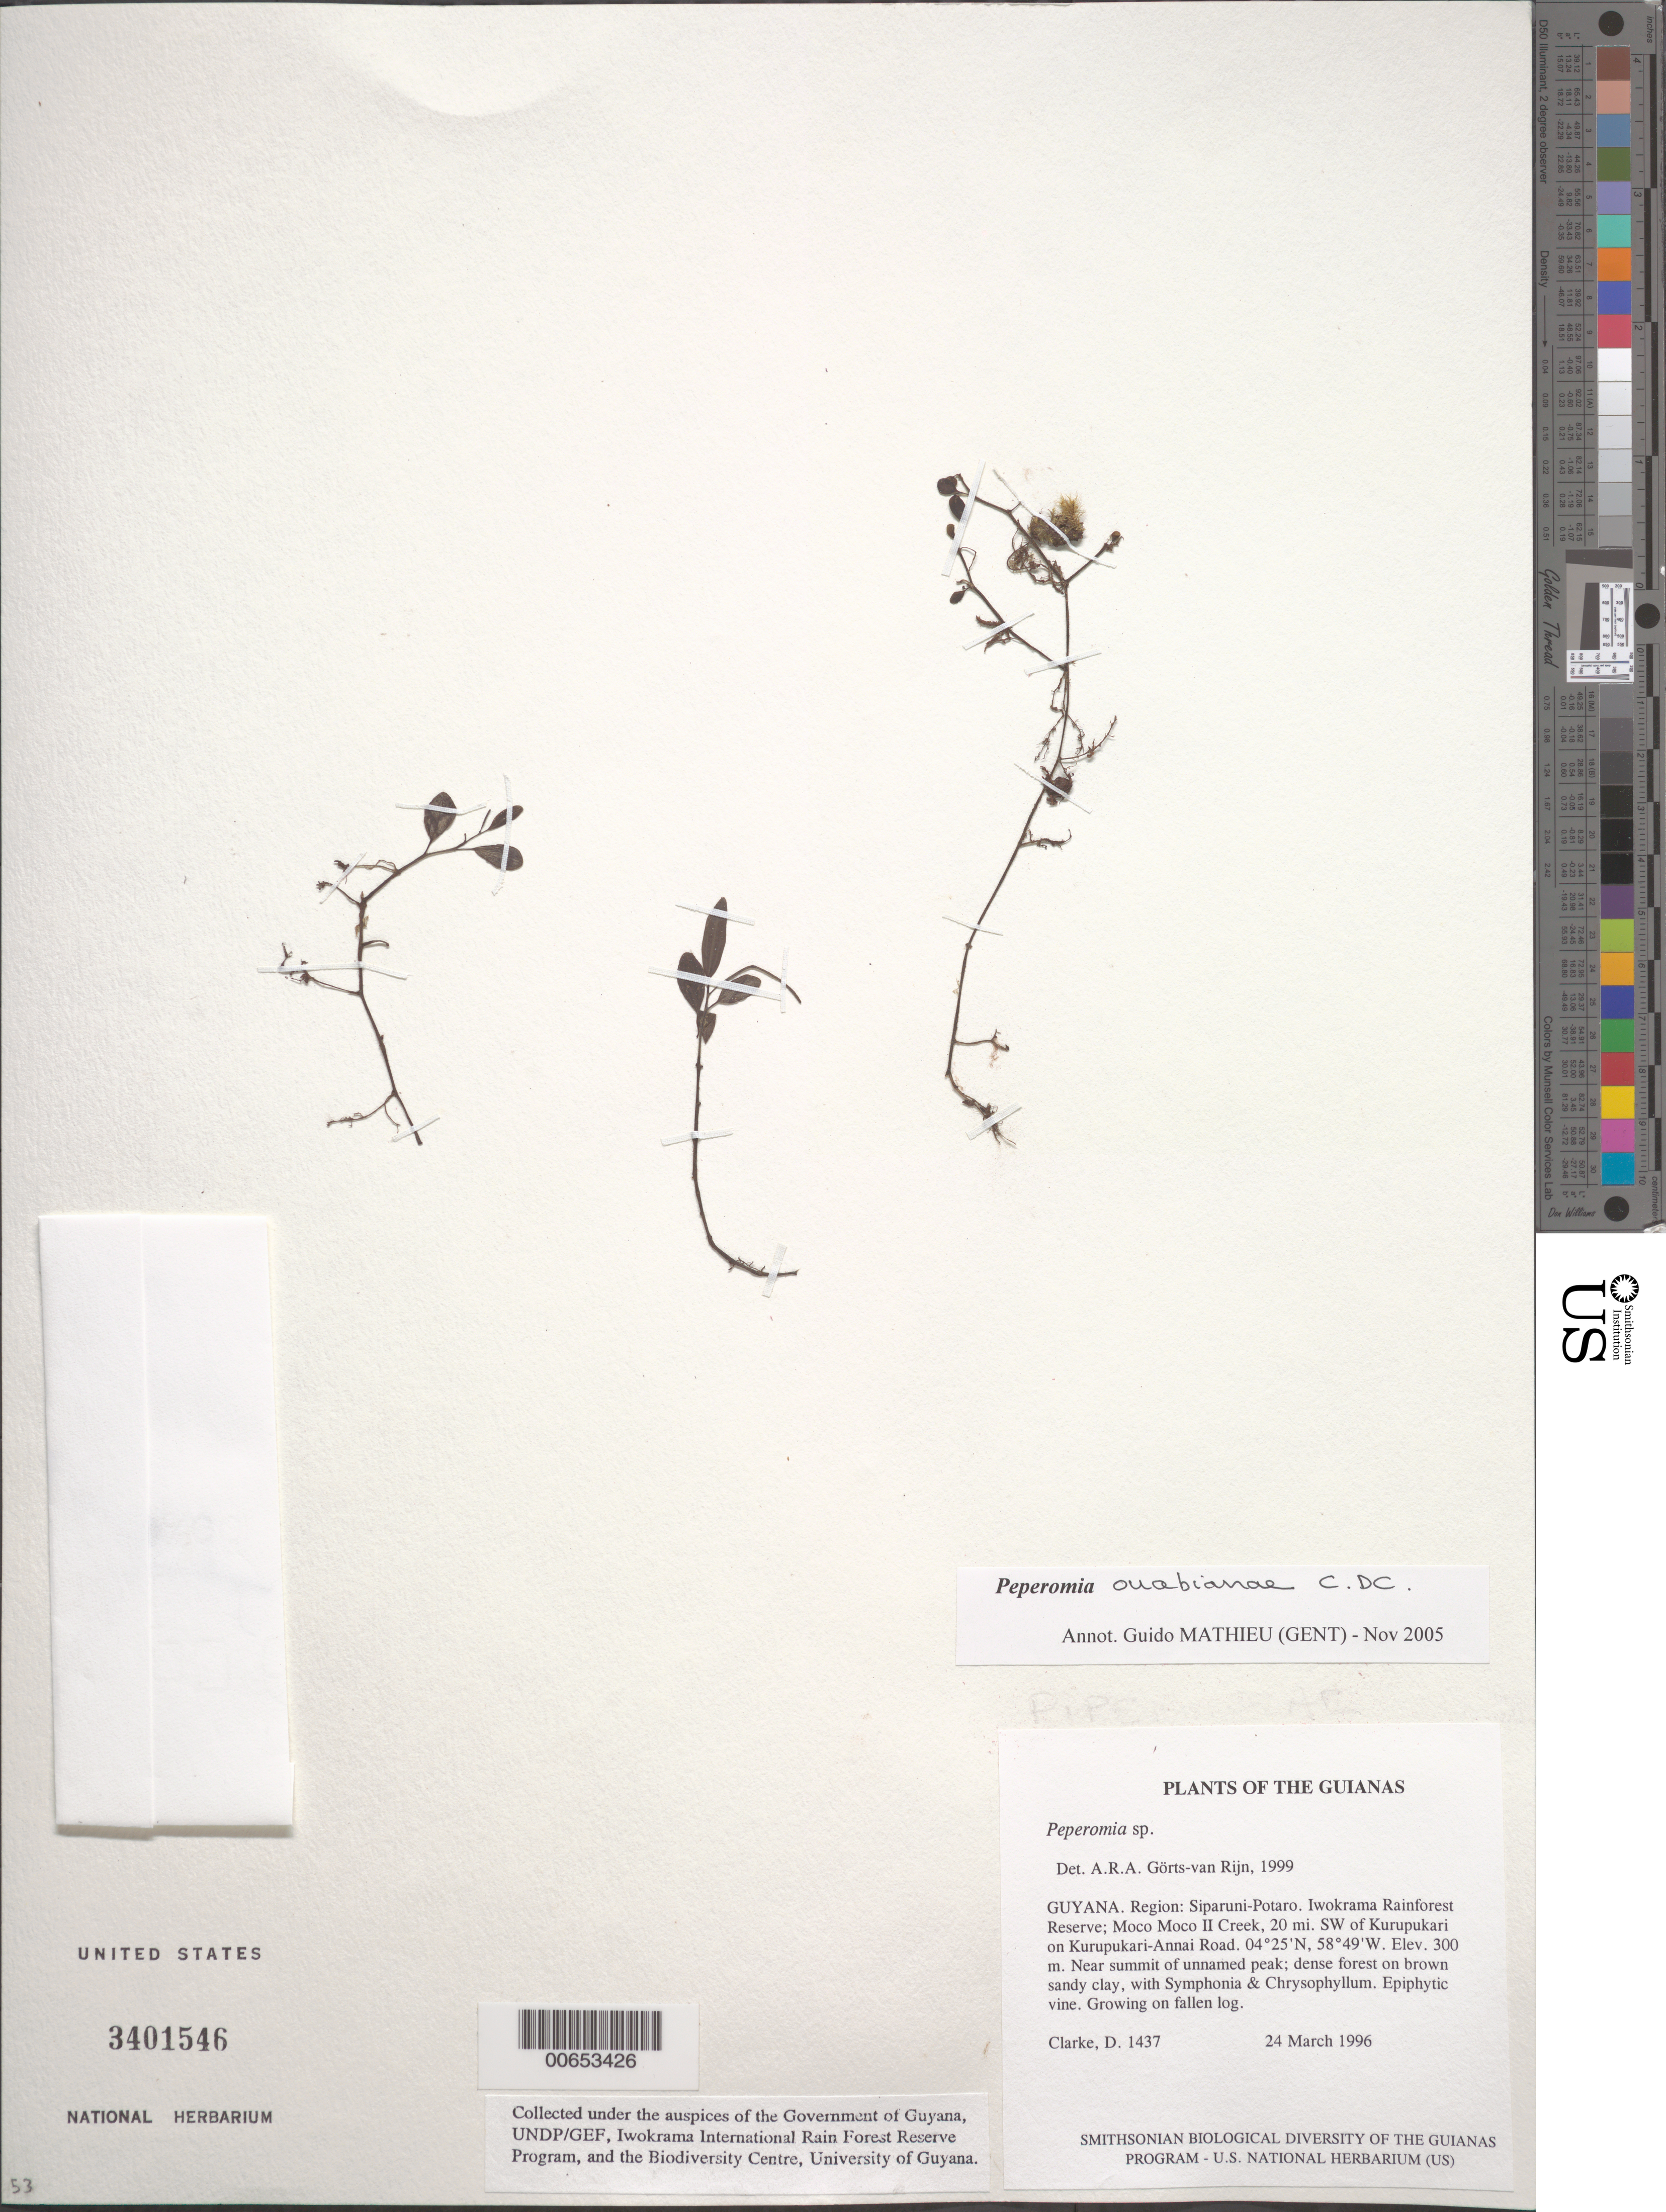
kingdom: Plantae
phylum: Tracheophyta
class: Magnoliopsida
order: Piperales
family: Piperaceae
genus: Peperomia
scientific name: Peperomia ouabianae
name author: C. DC.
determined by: Mathieu, Guido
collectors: H. D. Clarke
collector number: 1437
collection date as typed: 24 March 1996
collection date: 1996-03-24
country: Guyana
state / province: Potaro-Siparuni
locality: Iwokrama Rainforest Reserve; near summit of unnamed peak, 20 mi. SW of Kurupukari on Kurupukari-Annai Road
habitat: Dense forest on brown sandy clay, with Symphonia & Chrysophyllum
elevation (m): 300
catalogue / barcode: US 3401546